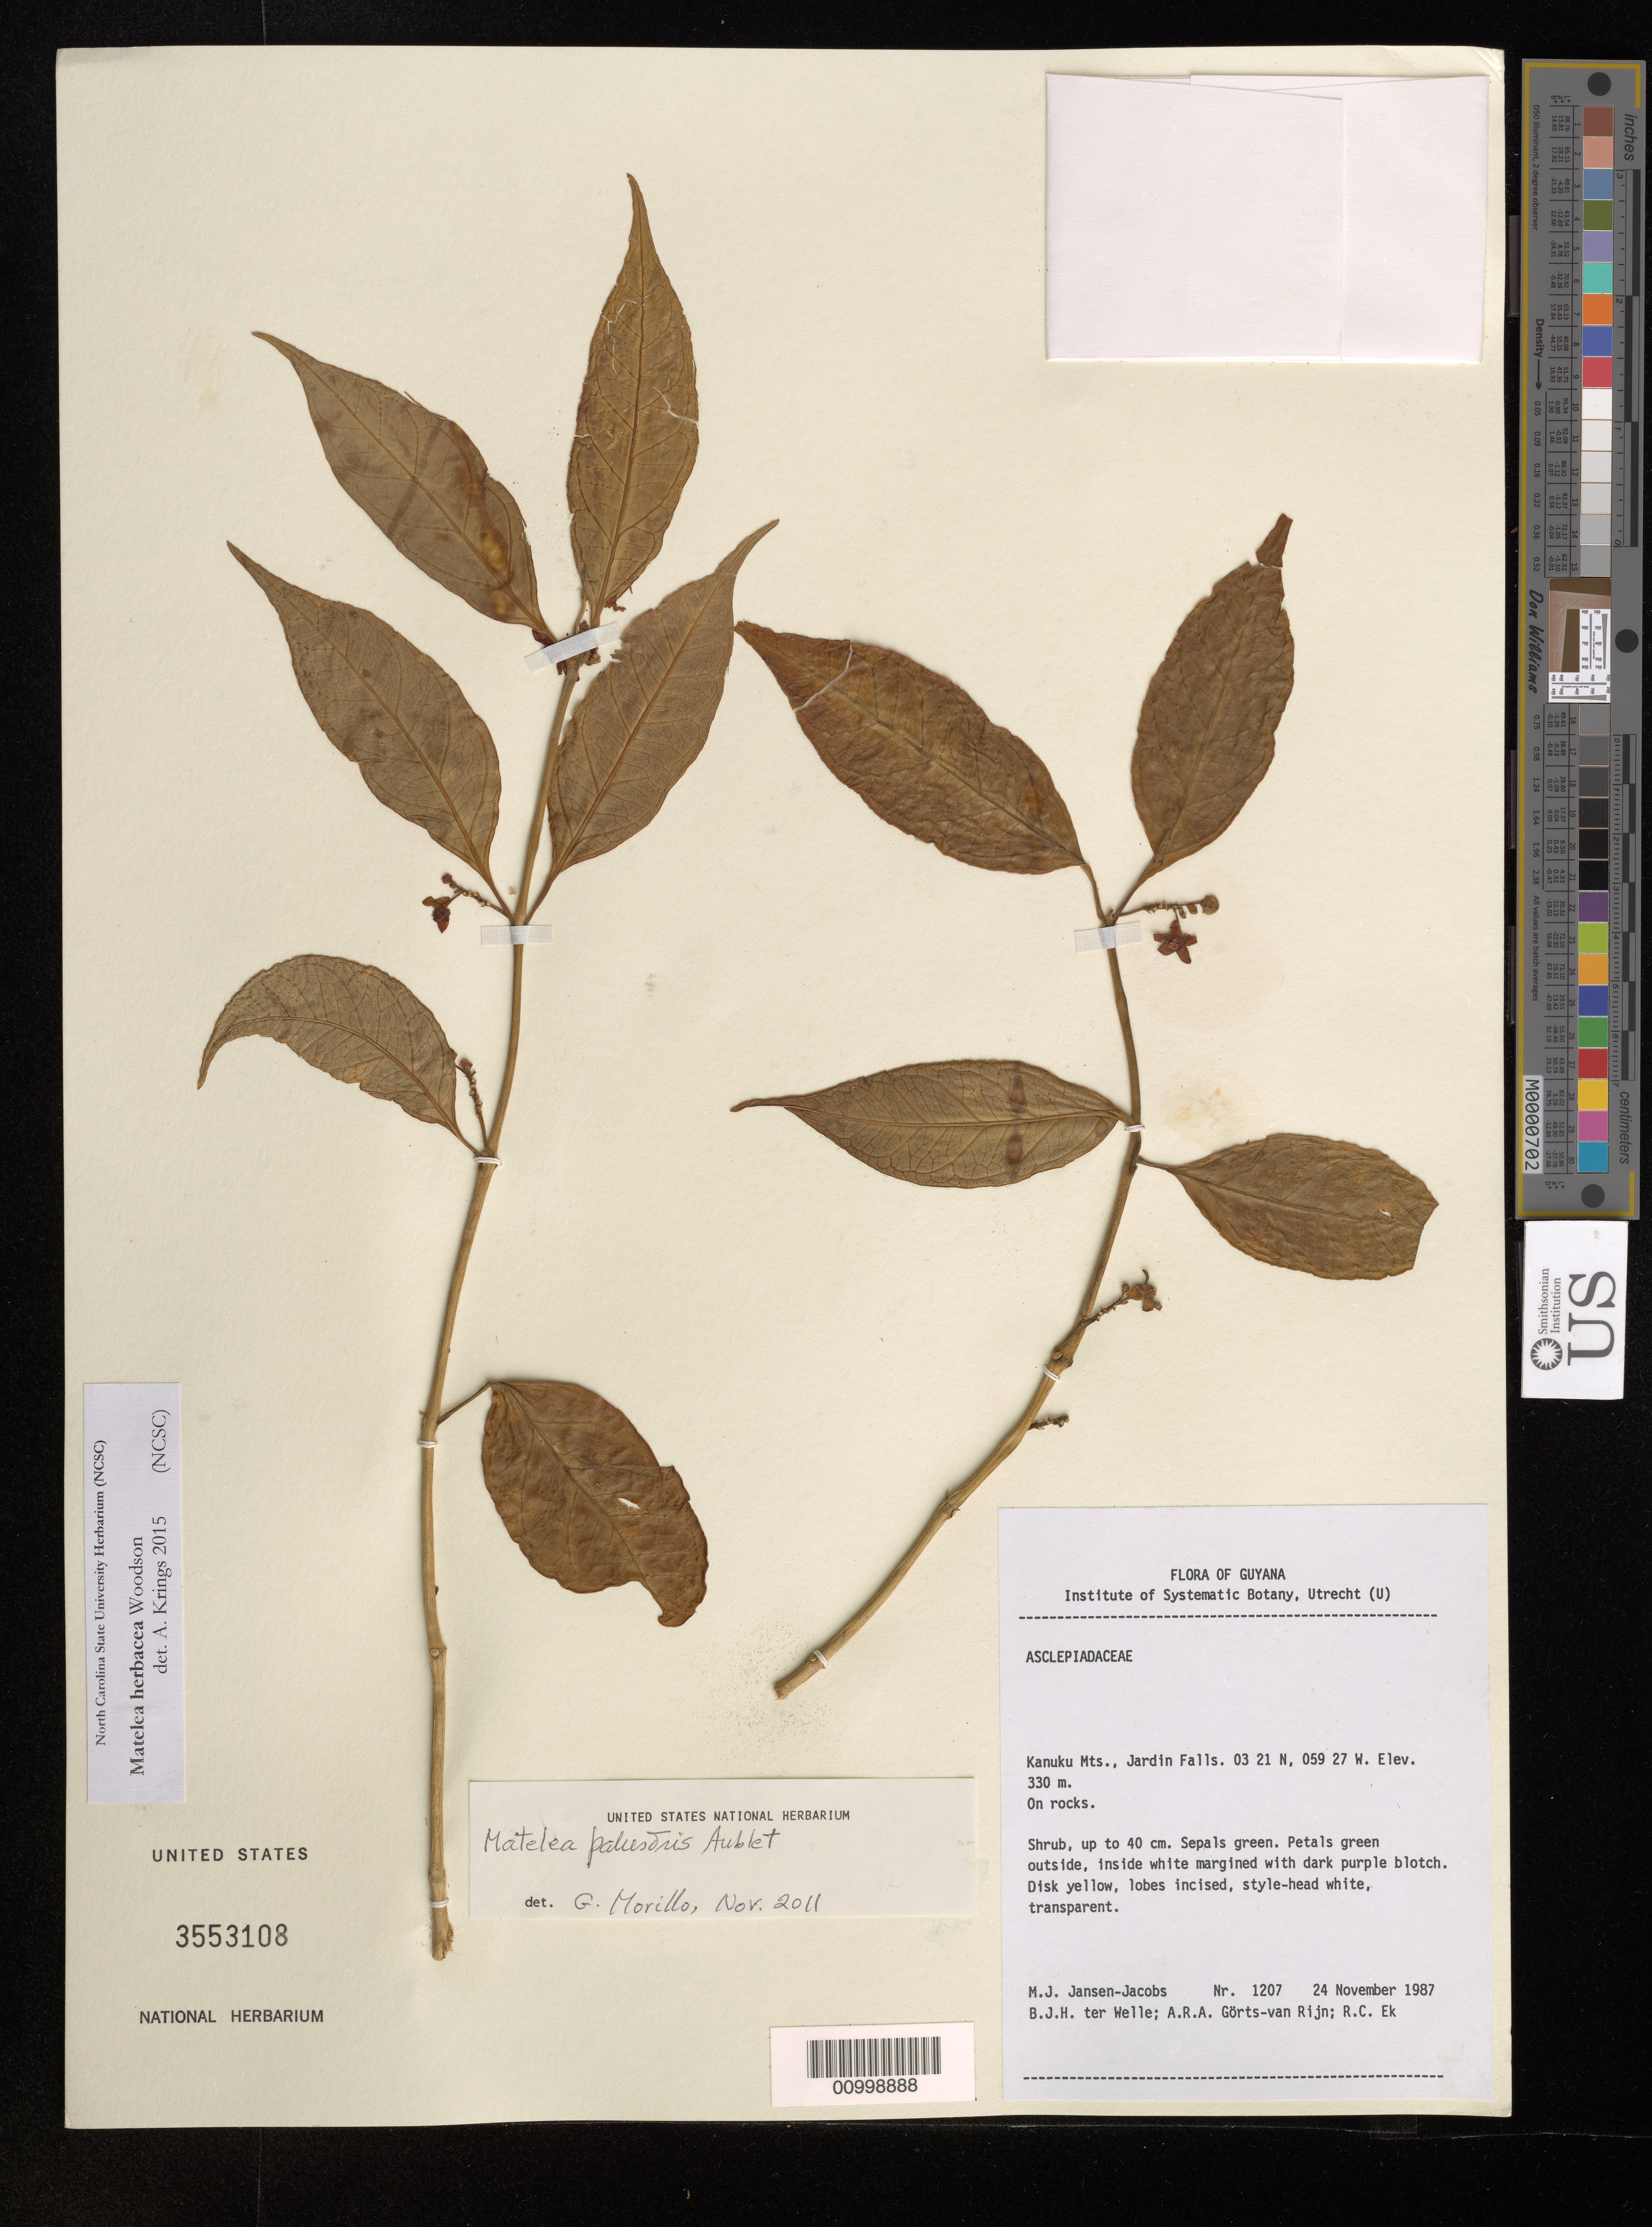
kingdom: Plantae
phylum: Tracheophyta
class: Magnoliopsida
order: Gentianales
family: Apocynaceae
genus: Matelea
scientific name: Matelea herbacea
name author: Woodson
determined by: Krings, A.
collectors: M. J. Jansen-Jacobs, B. Welle, A. .R. A. Görts-van Rijn & R. C. Ek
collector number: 1207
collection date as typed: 24-Nov-87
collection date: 1987-11-24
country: Guyana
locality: Kanuku Mts., Jardin Falls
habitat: On rocks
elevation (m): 330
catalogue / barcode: US 3553108